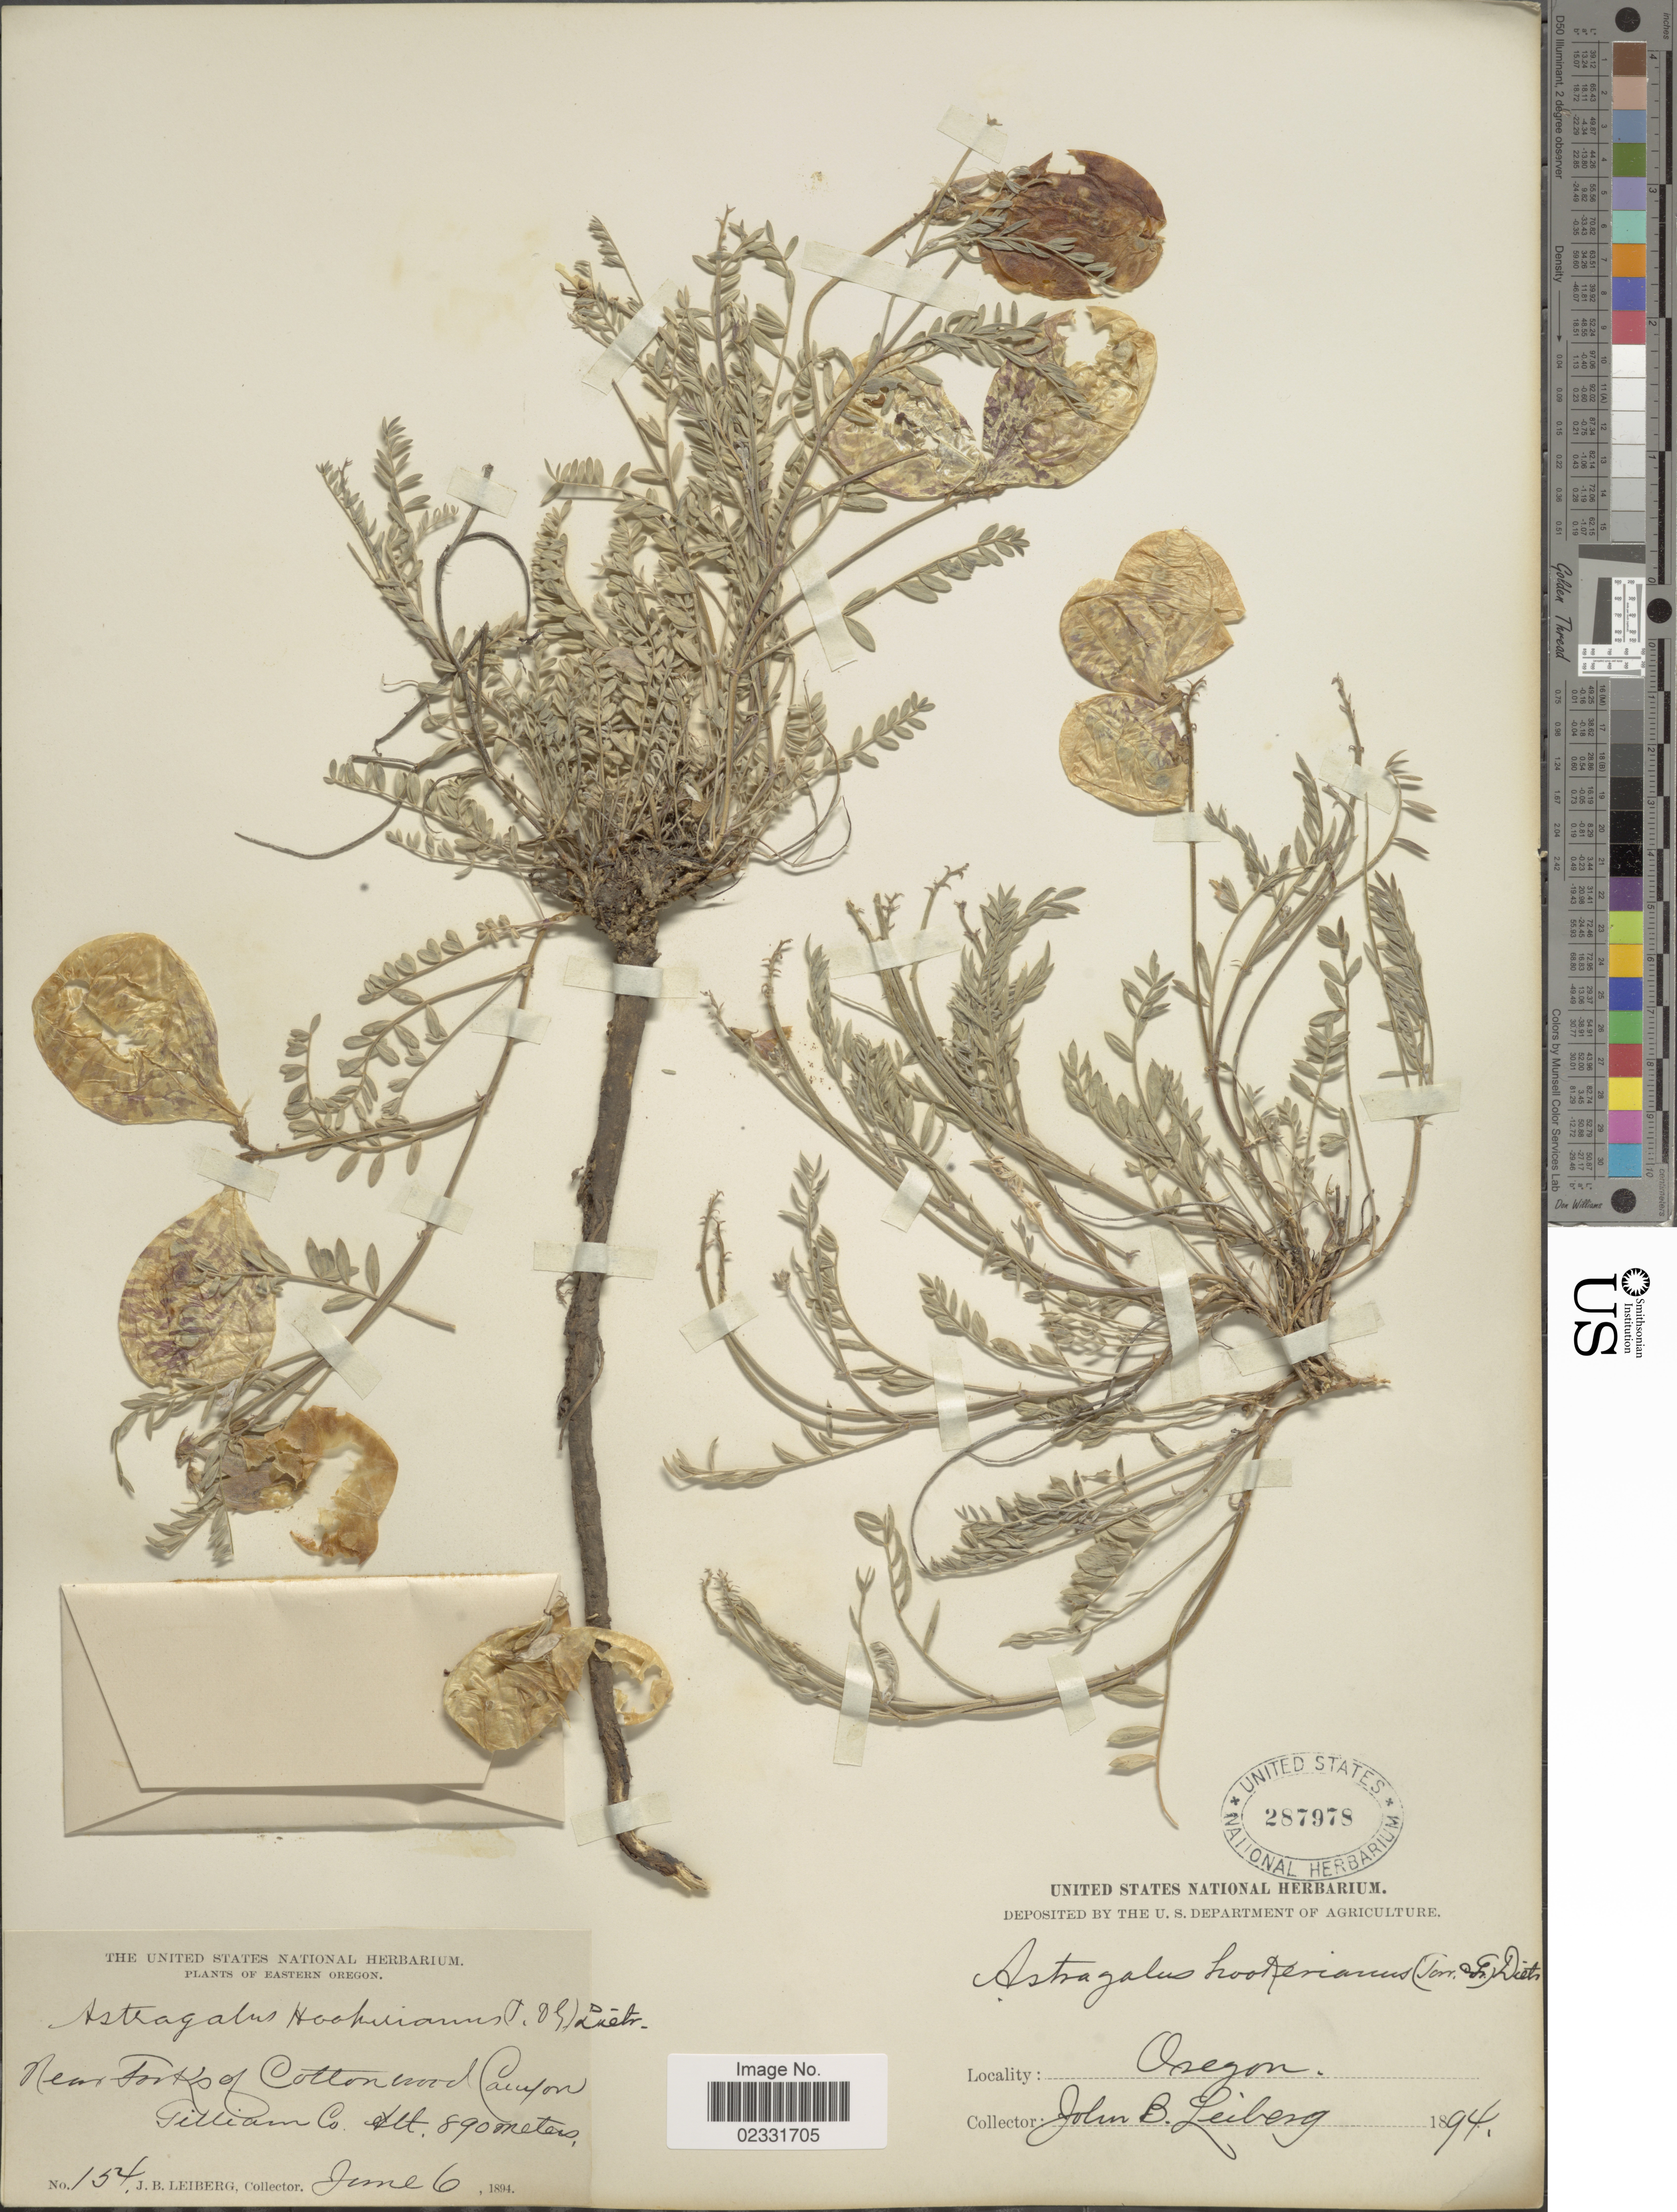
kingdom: Plantae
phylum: Tracheophyta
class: Magnoliopsida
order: Fabales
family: Fabaceae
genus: Astragalus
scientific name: Astragalus hookerianus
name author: D. Dietr.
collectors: J. B. Leiberg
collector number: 154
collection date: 1894-06-06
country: United States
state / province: Oregon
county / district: Gilliam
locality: Near Forks of Cottonwood Canyon, Gilliam Co., Eastern Oregon.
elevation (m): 890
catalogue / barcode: US 287978